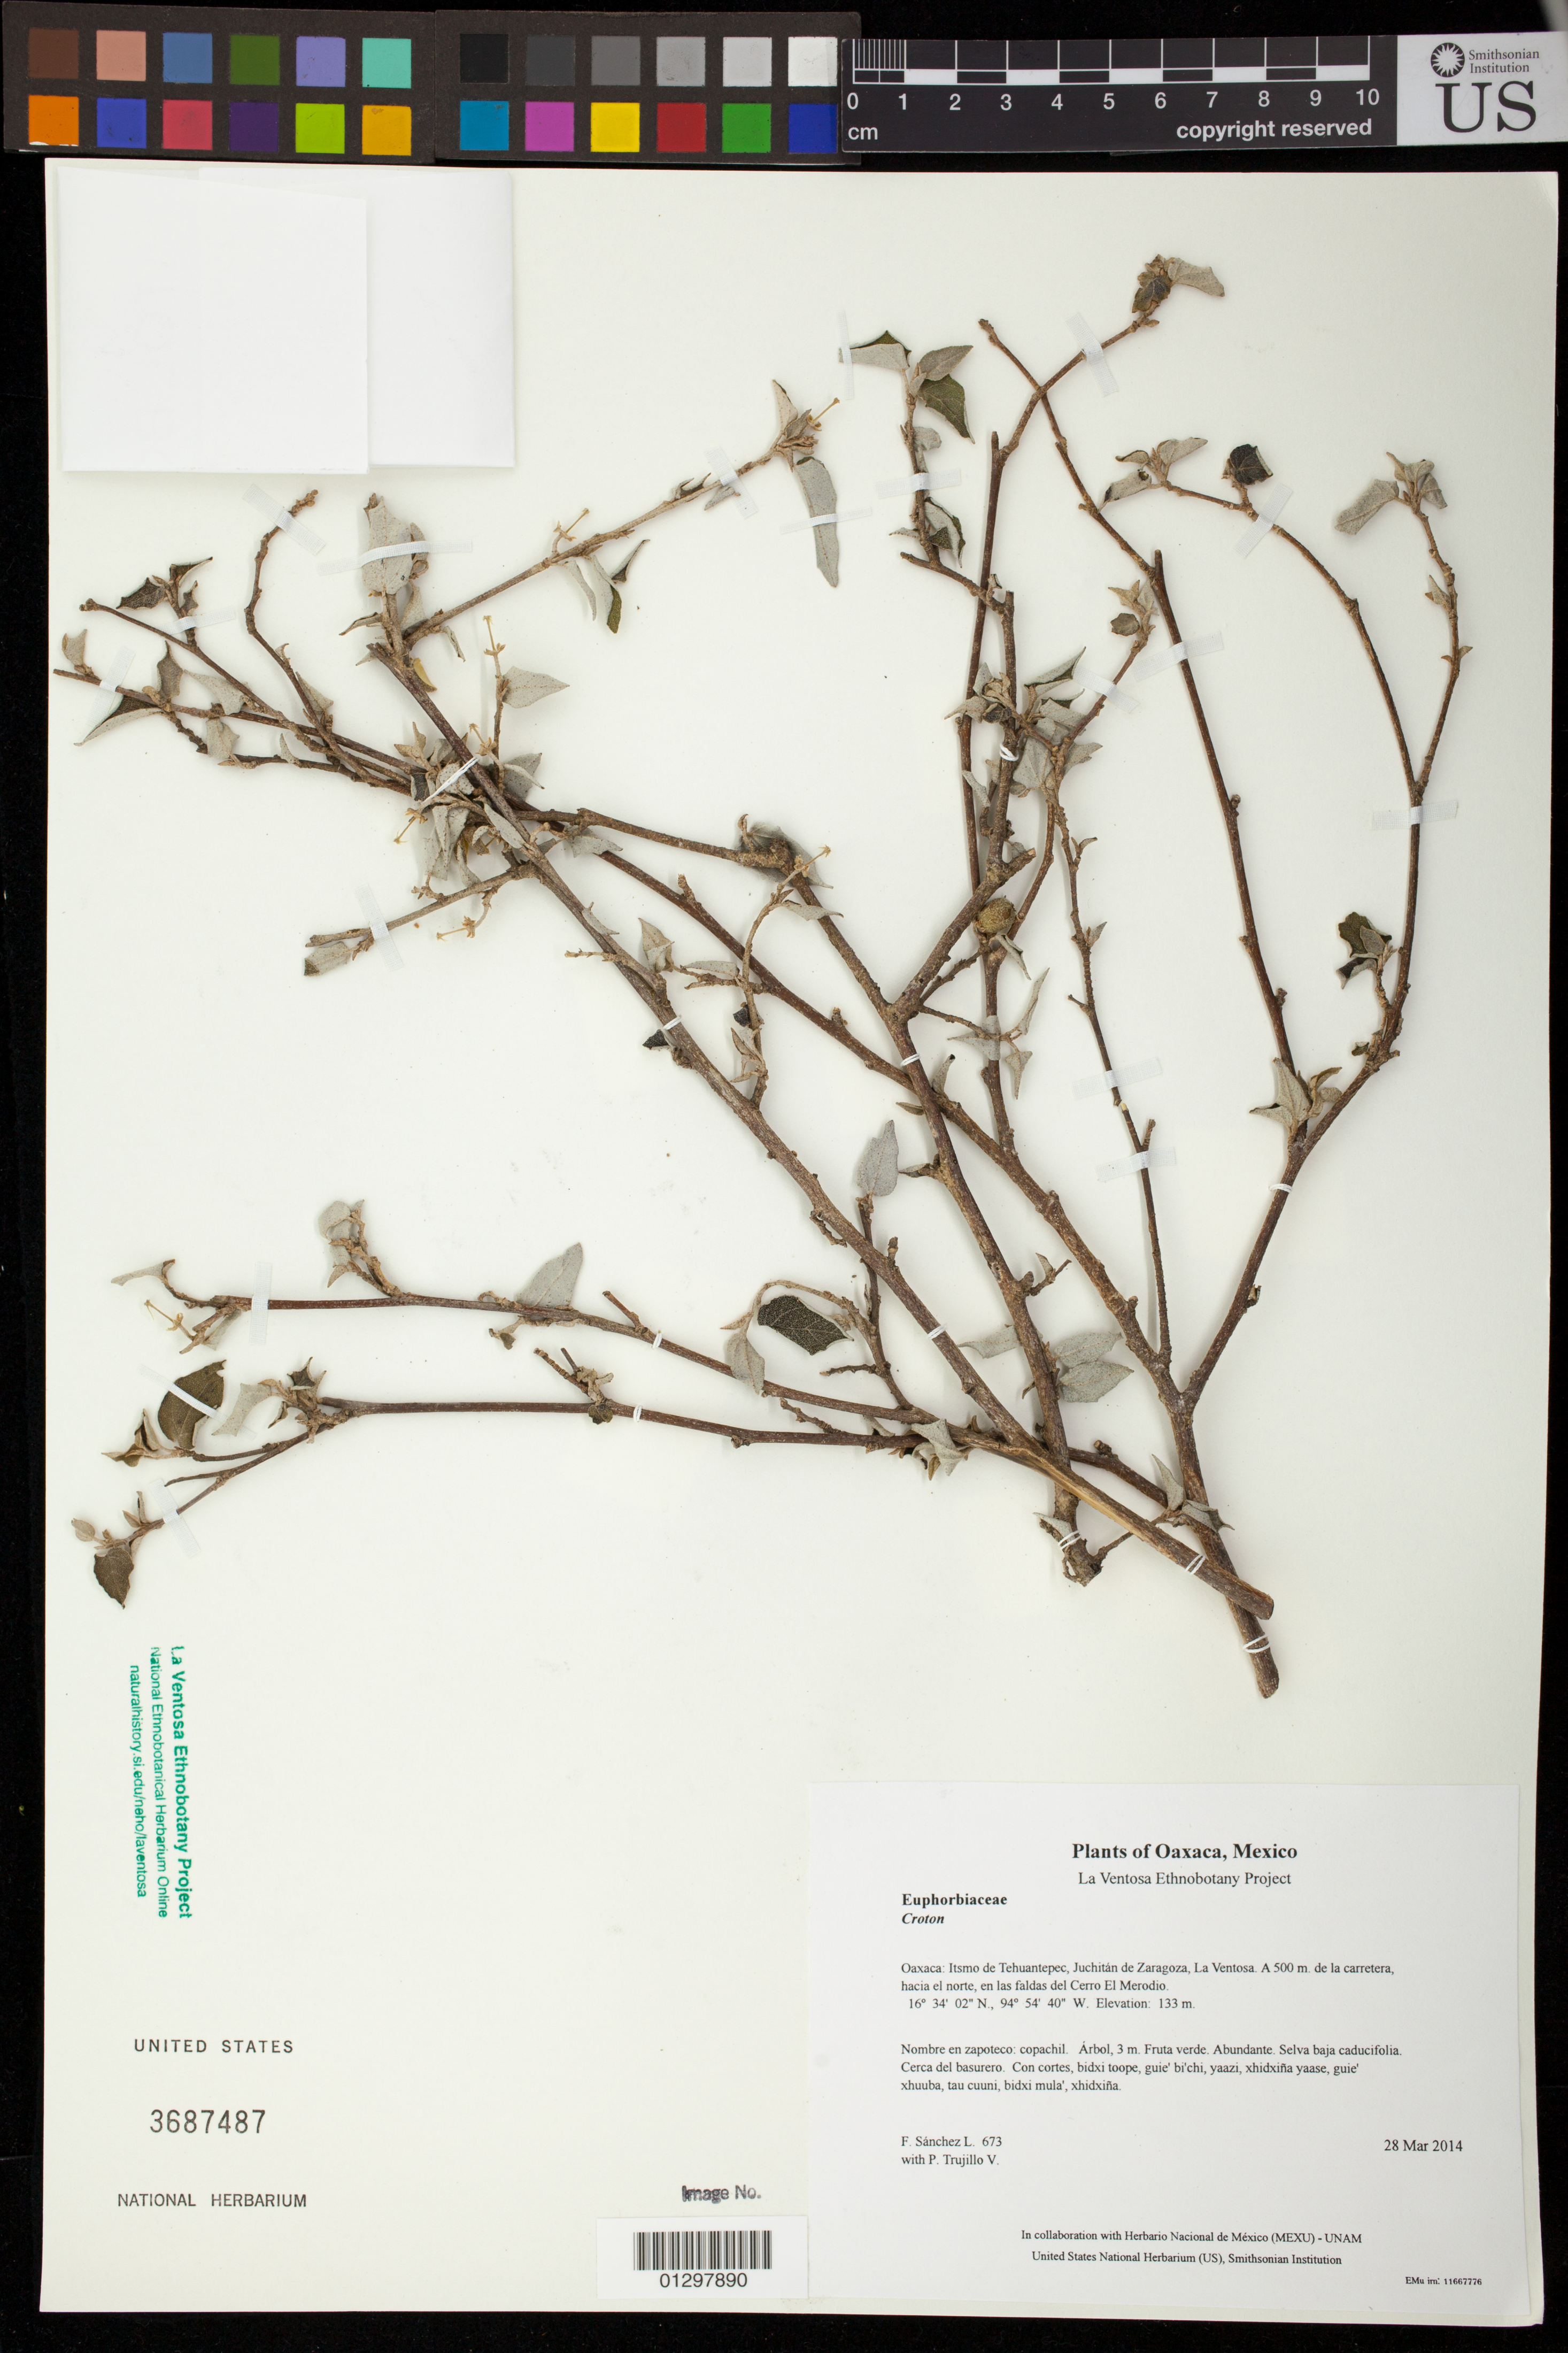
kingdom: Plantae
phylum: Tracheophyta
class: Magnoliopsida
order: Malpighiales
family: Euphorbiaceae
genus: Croton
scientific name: Croton pseudoniveus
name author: Lundell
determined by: Berry, P. E.; Van Ee, B. W.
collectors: F. Sánchez L. & P. Trujillo V.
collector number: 673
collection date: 2014-03-28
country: Mexico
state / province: Oaxaca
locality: Itsmo de Tehuantepec, Juchitán de Zaragoza, La Ventosa. A 500 m. de la carretera, hacia el norte, en las faldas del Cerro El Merodio.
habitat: Selva baja caducifolia. Cerca del basurero.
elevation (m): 133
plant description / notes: JEBOT, MEXU, SERO, US; Yaga. 3 m. Cuaananaxhi naga'. Stale.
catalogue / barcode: US 3687487